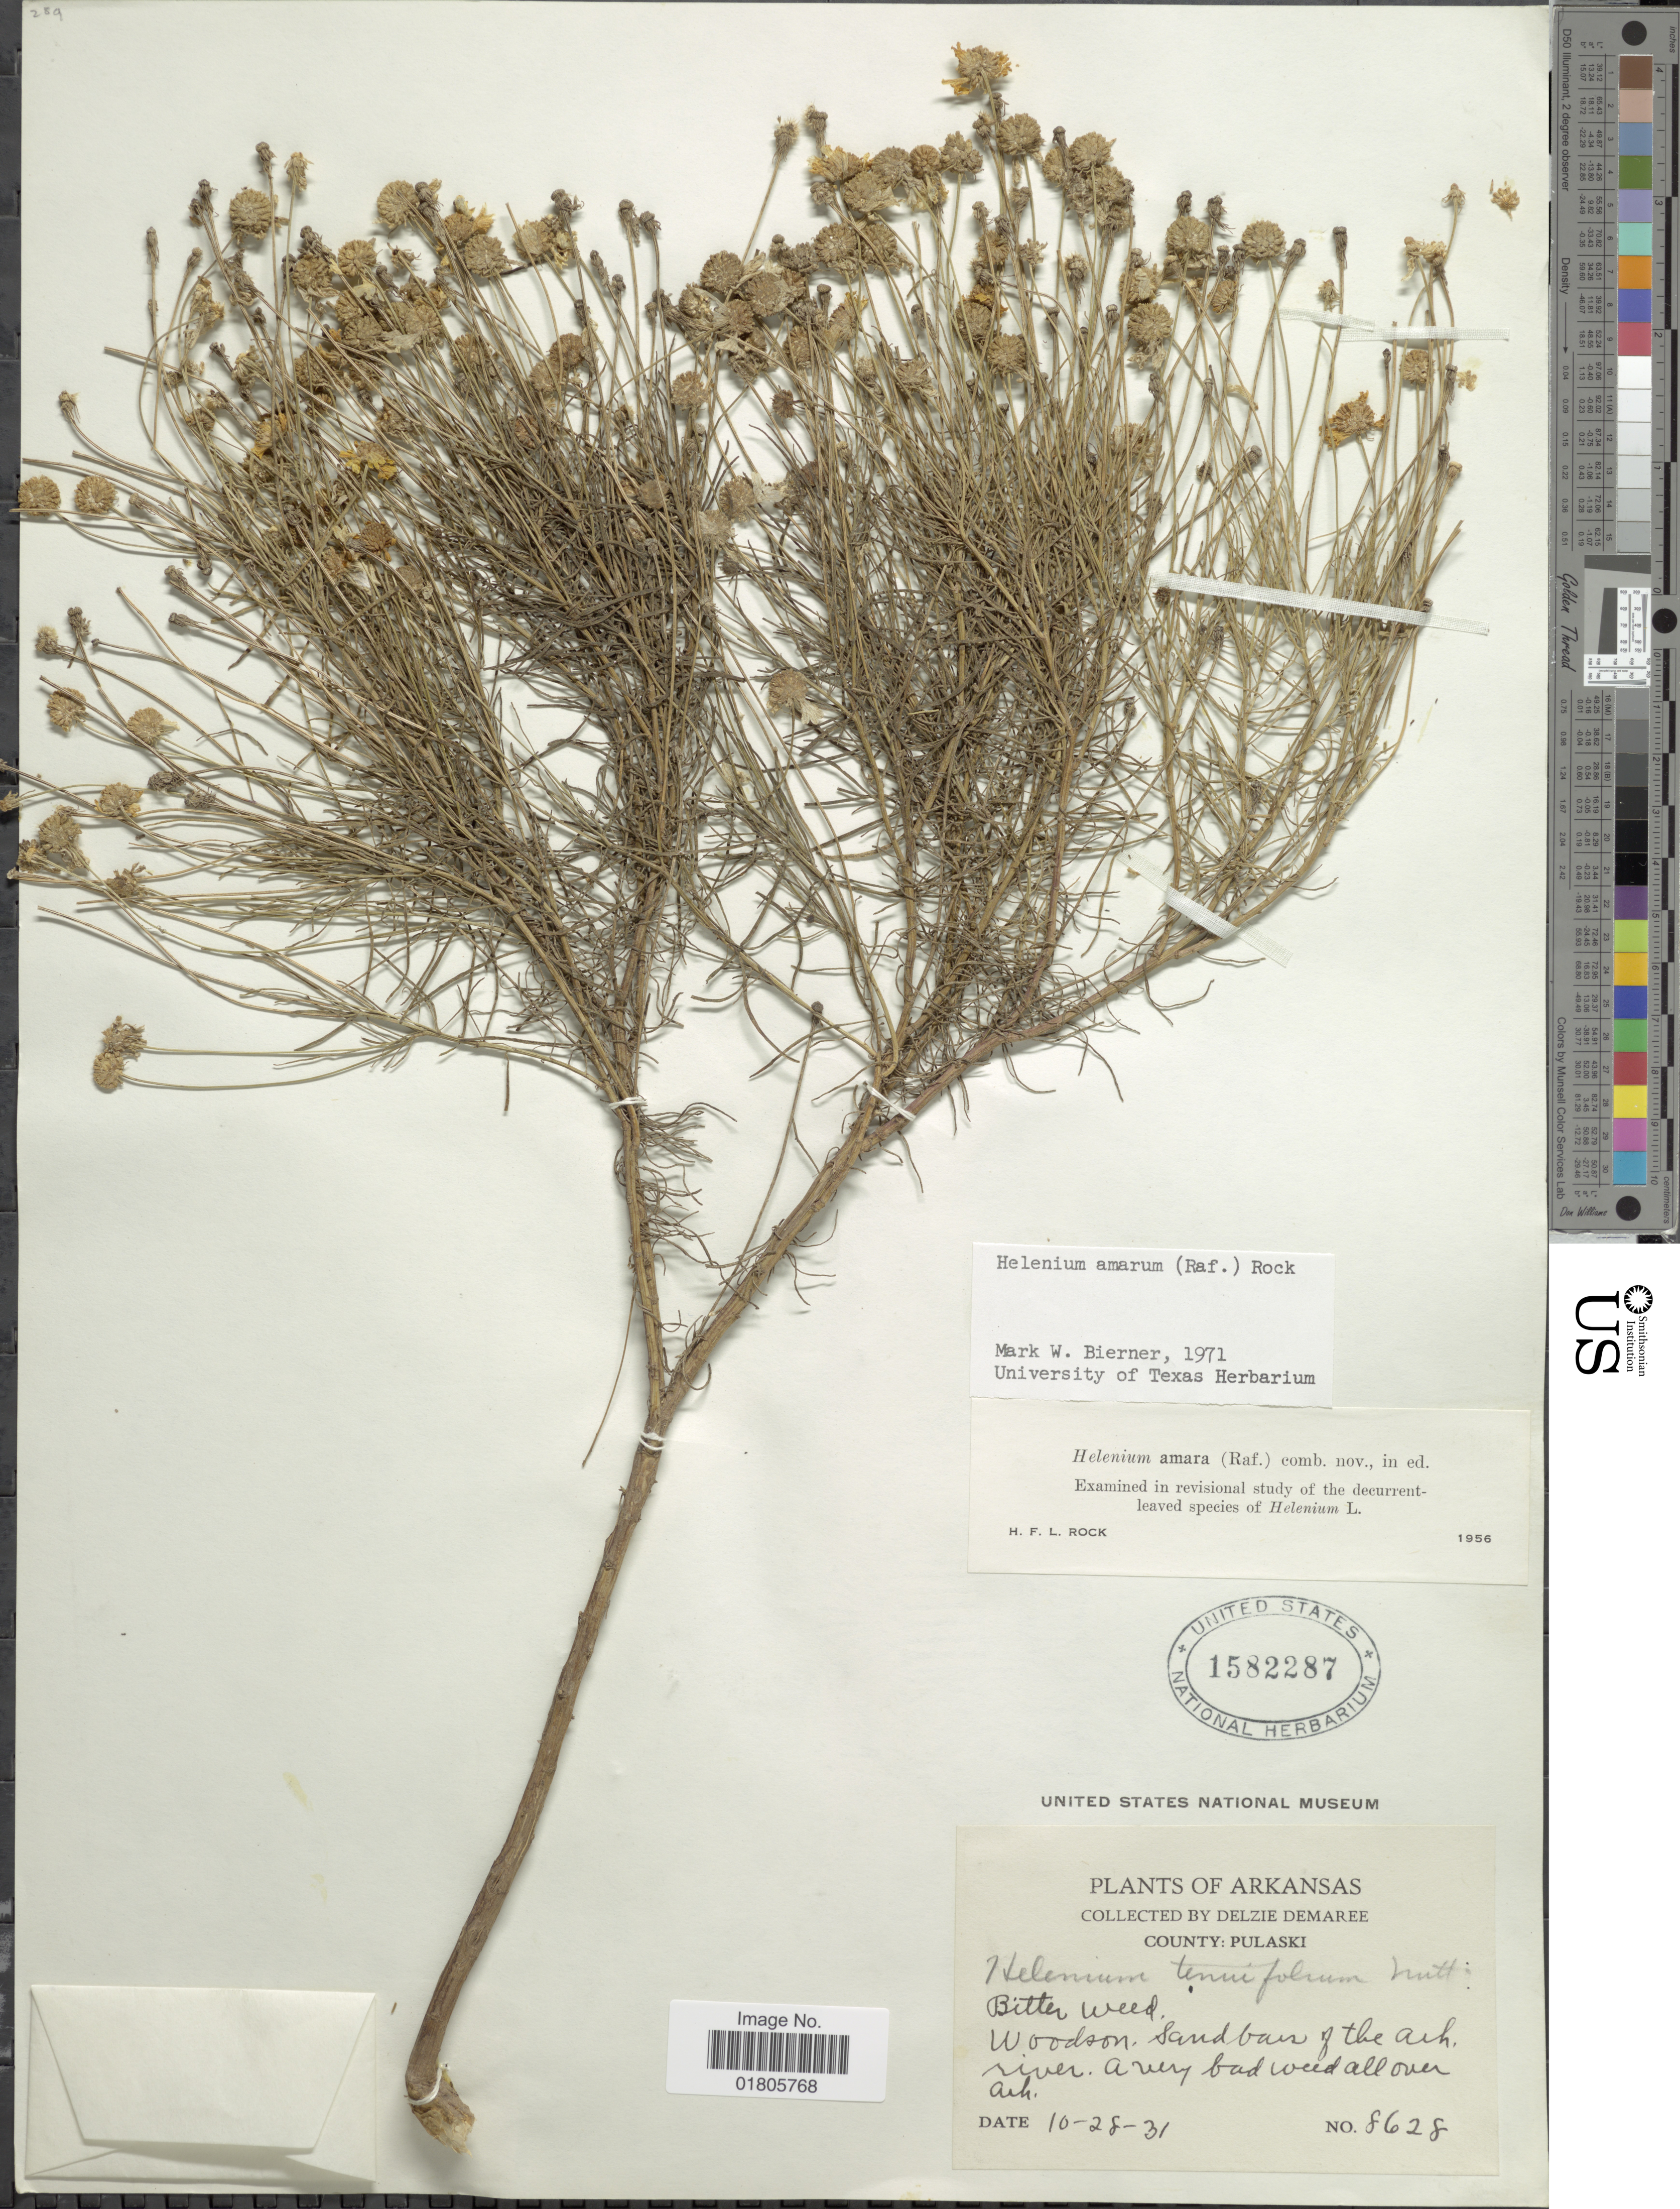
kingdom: Plantae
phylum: Tracheophyta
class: Magnoliopsida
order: Asterales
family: Asteraceae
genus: Helenium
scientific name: Helenium amarum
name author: (Raf.) H. Rock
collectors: D. Demaree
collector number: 8628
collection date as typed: Transcribed d/m/y: 28/10/31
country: United States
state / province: Arkansas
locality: County Pulaski, Woodson, sandbars of the arch. River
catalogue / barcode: US 1582287